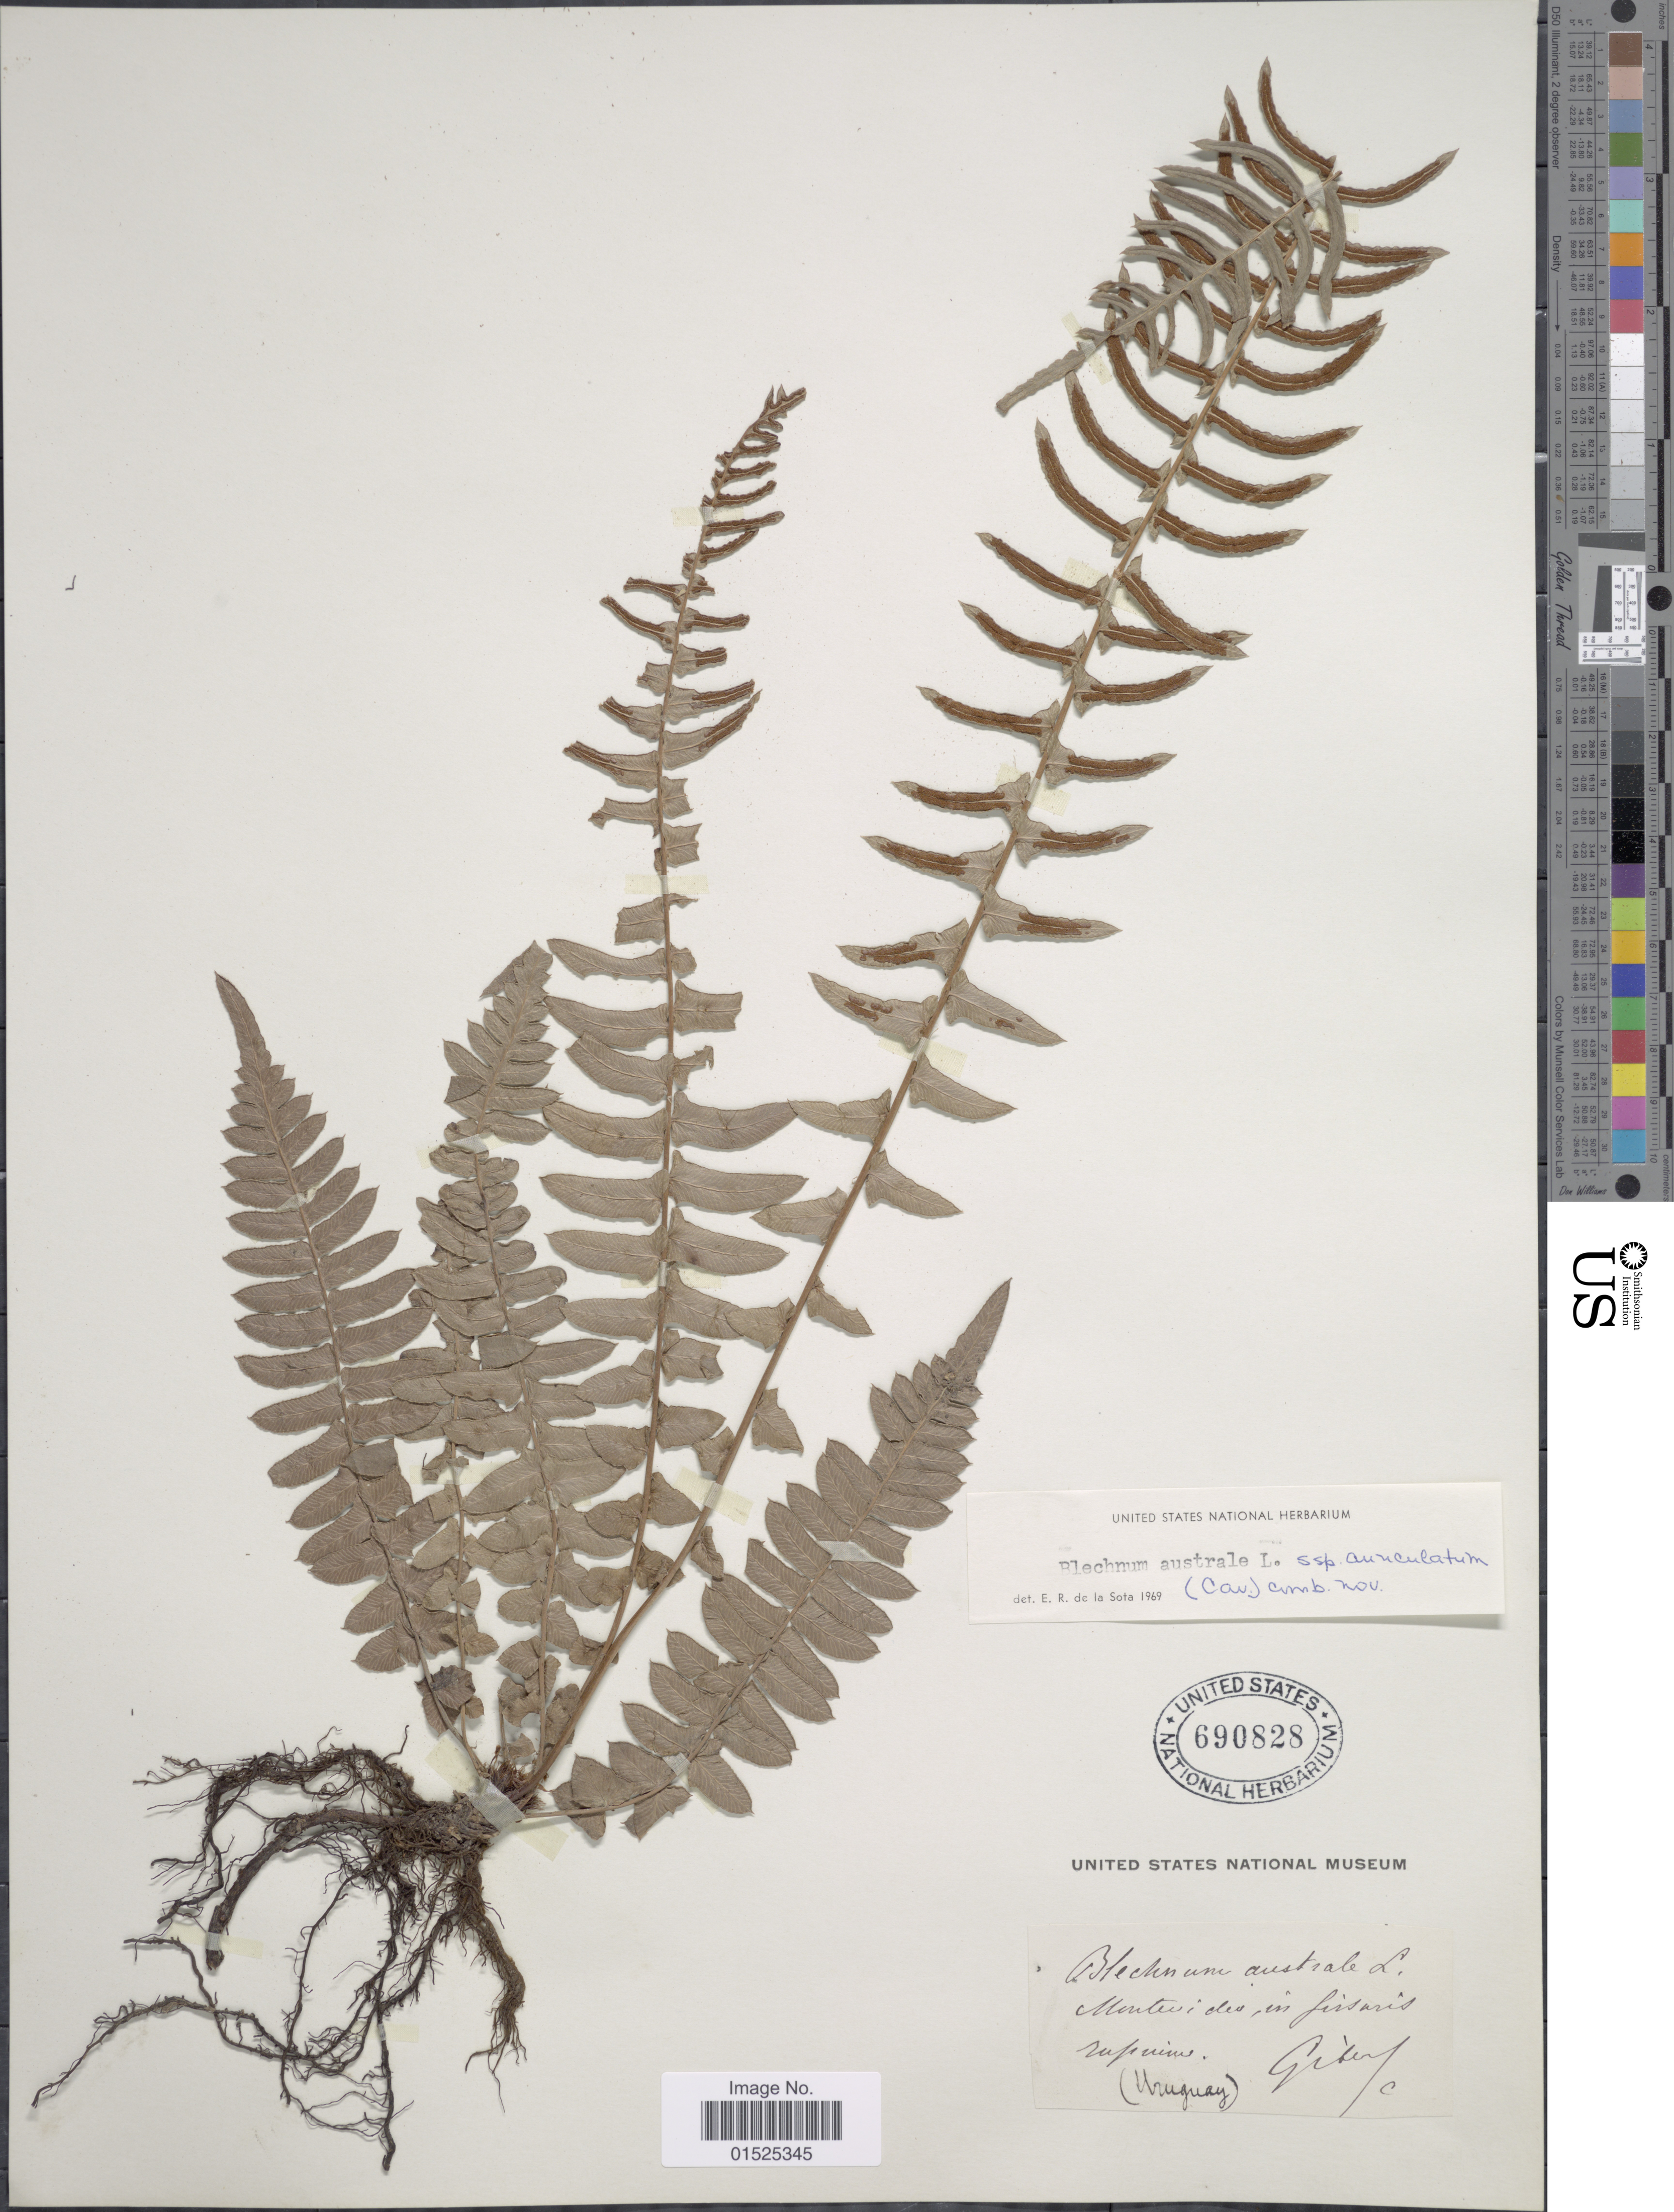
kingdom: Plantae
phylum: Tracheophyta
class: Polypodiopsida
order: Polypodiales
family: Blechnaceae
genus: Blechnum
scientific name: Blechnum australe subsp. auriculatum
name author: (Cav.) de la Sota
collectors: Gibert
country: Uruguay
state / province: Montevideo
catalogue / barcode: US 690828